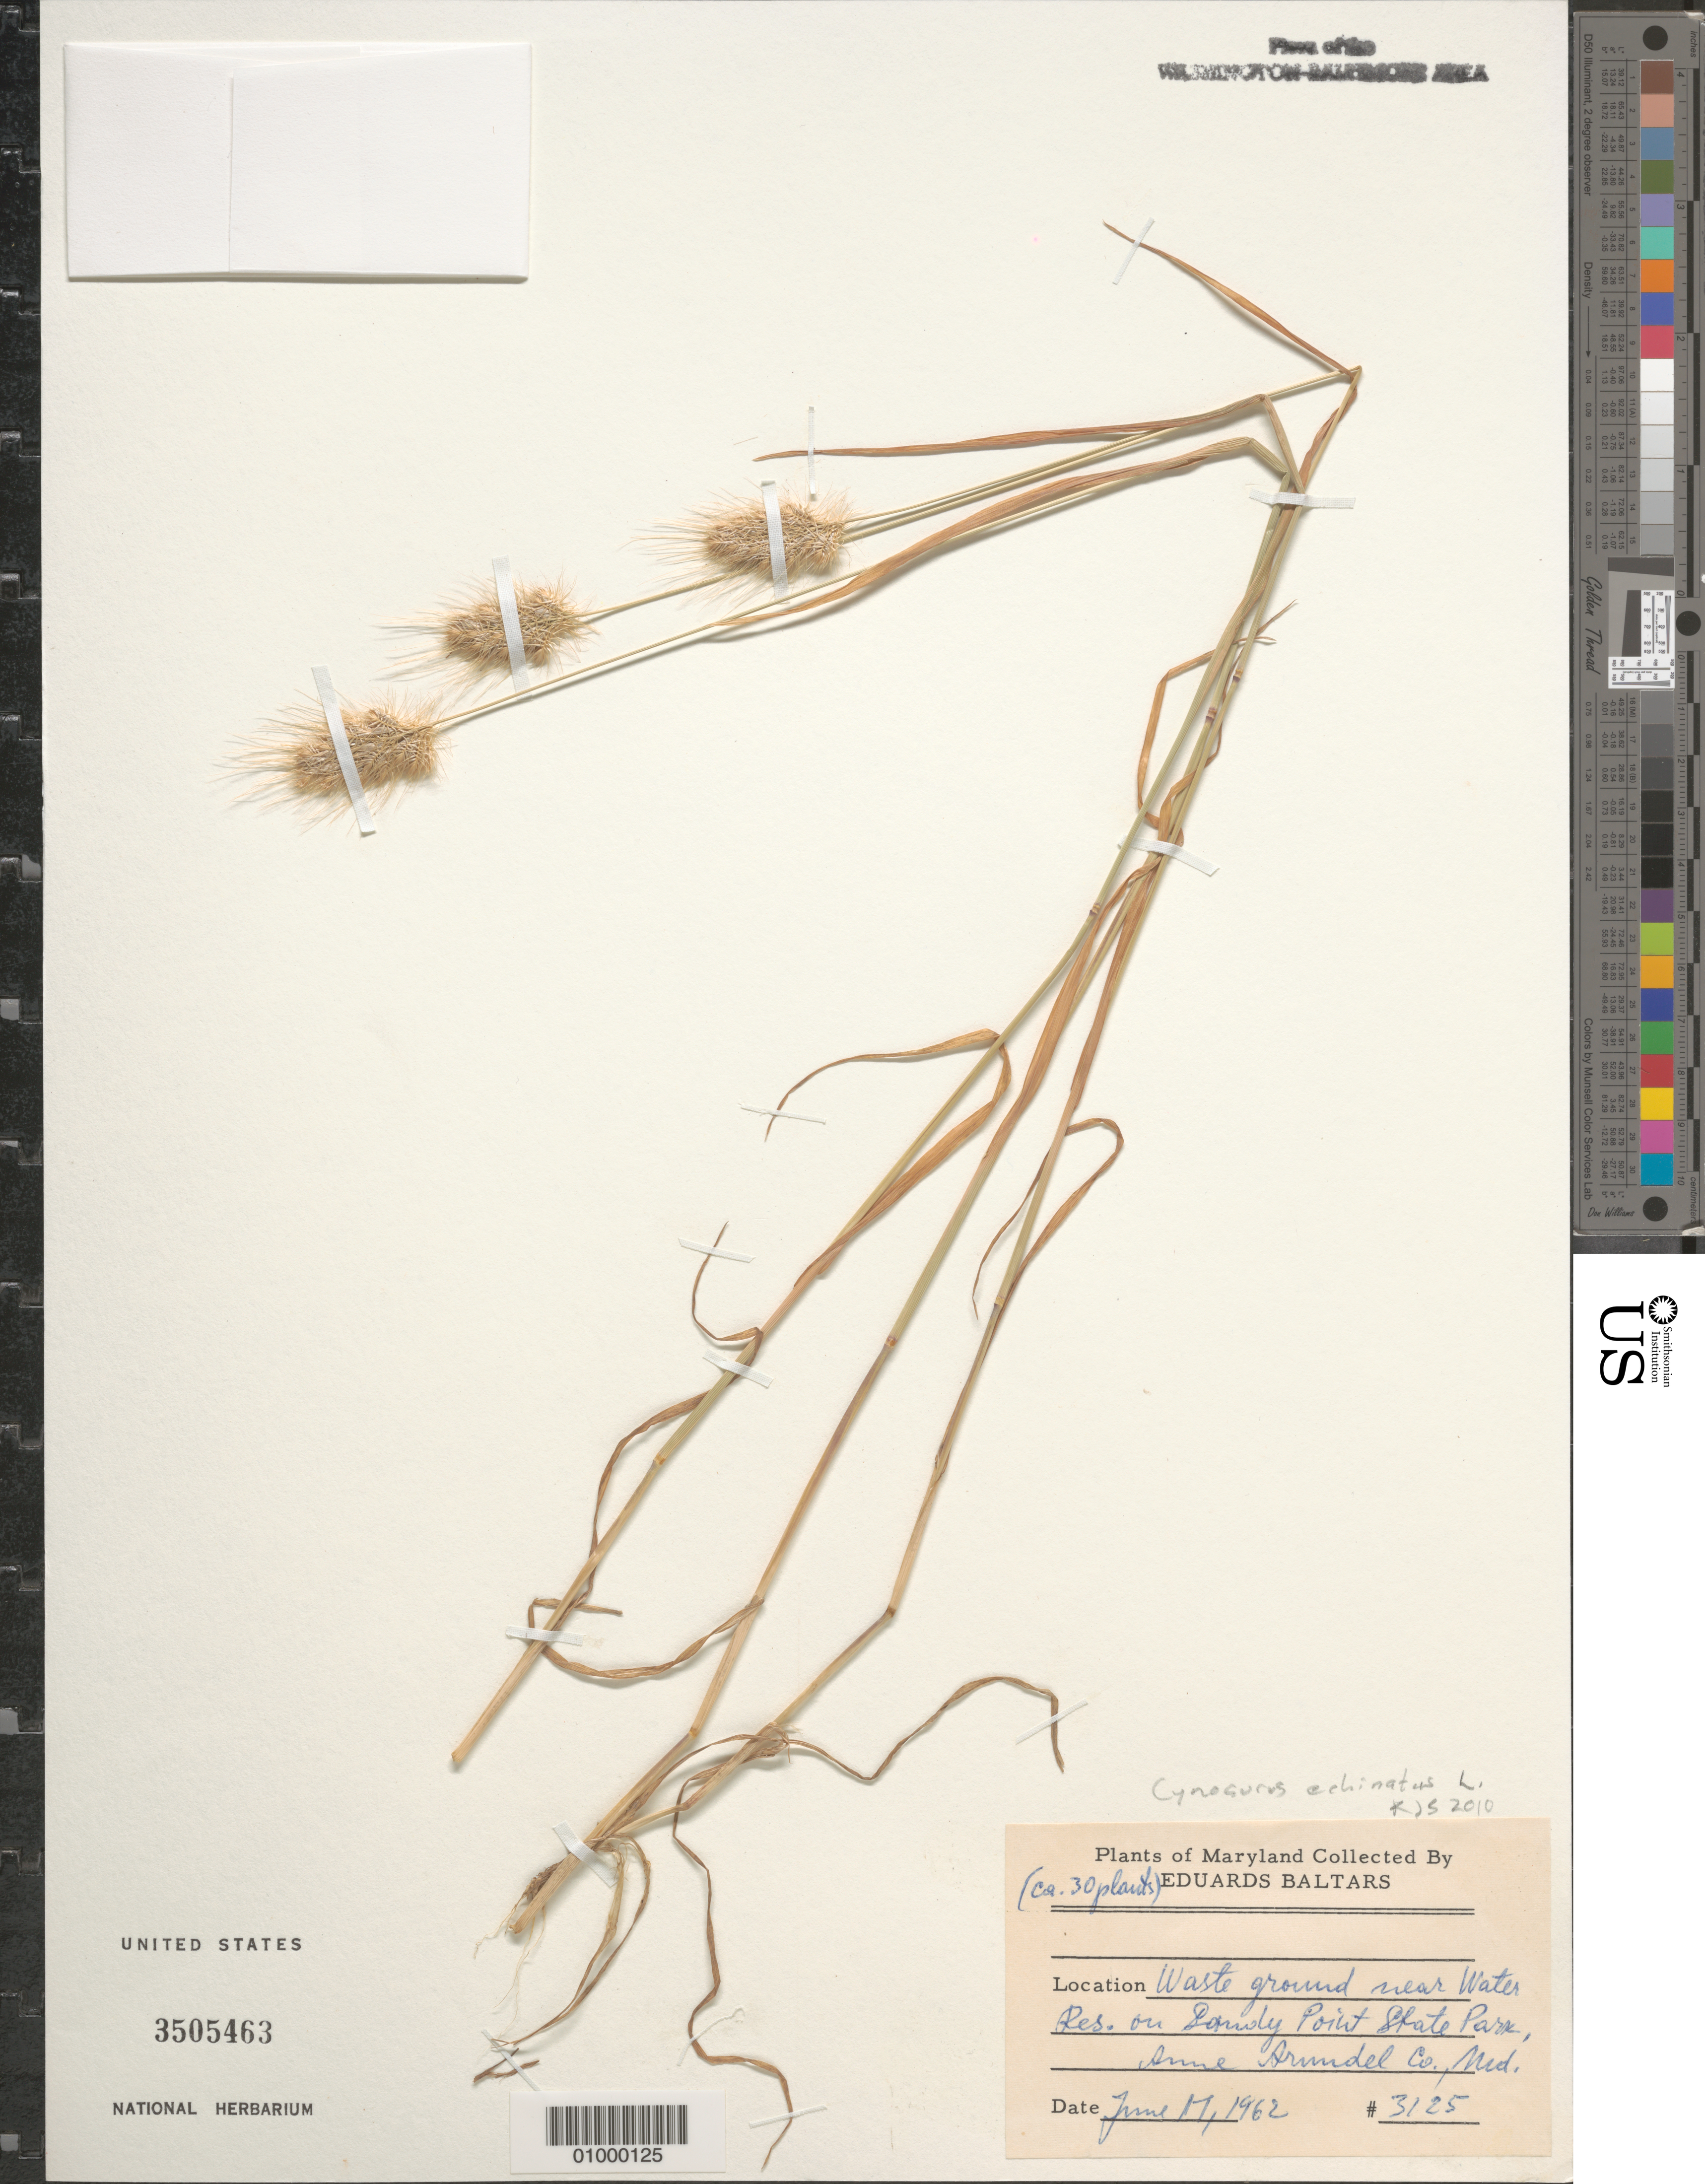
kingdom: Plantae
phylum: Tracheophyta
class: Liliopsida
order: Poales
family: Poaceae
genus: Cynosurus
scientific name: Cynosurus echinatus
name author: L.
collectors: E. Baltars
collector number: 3125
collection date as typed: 17 Jun 1962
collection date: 1962-06-17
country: United States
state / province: Maryland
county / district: Anne Arundel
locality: Water Res., Sandy Point State Park, Annapolis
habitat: waste ground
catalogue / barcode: US 3505463